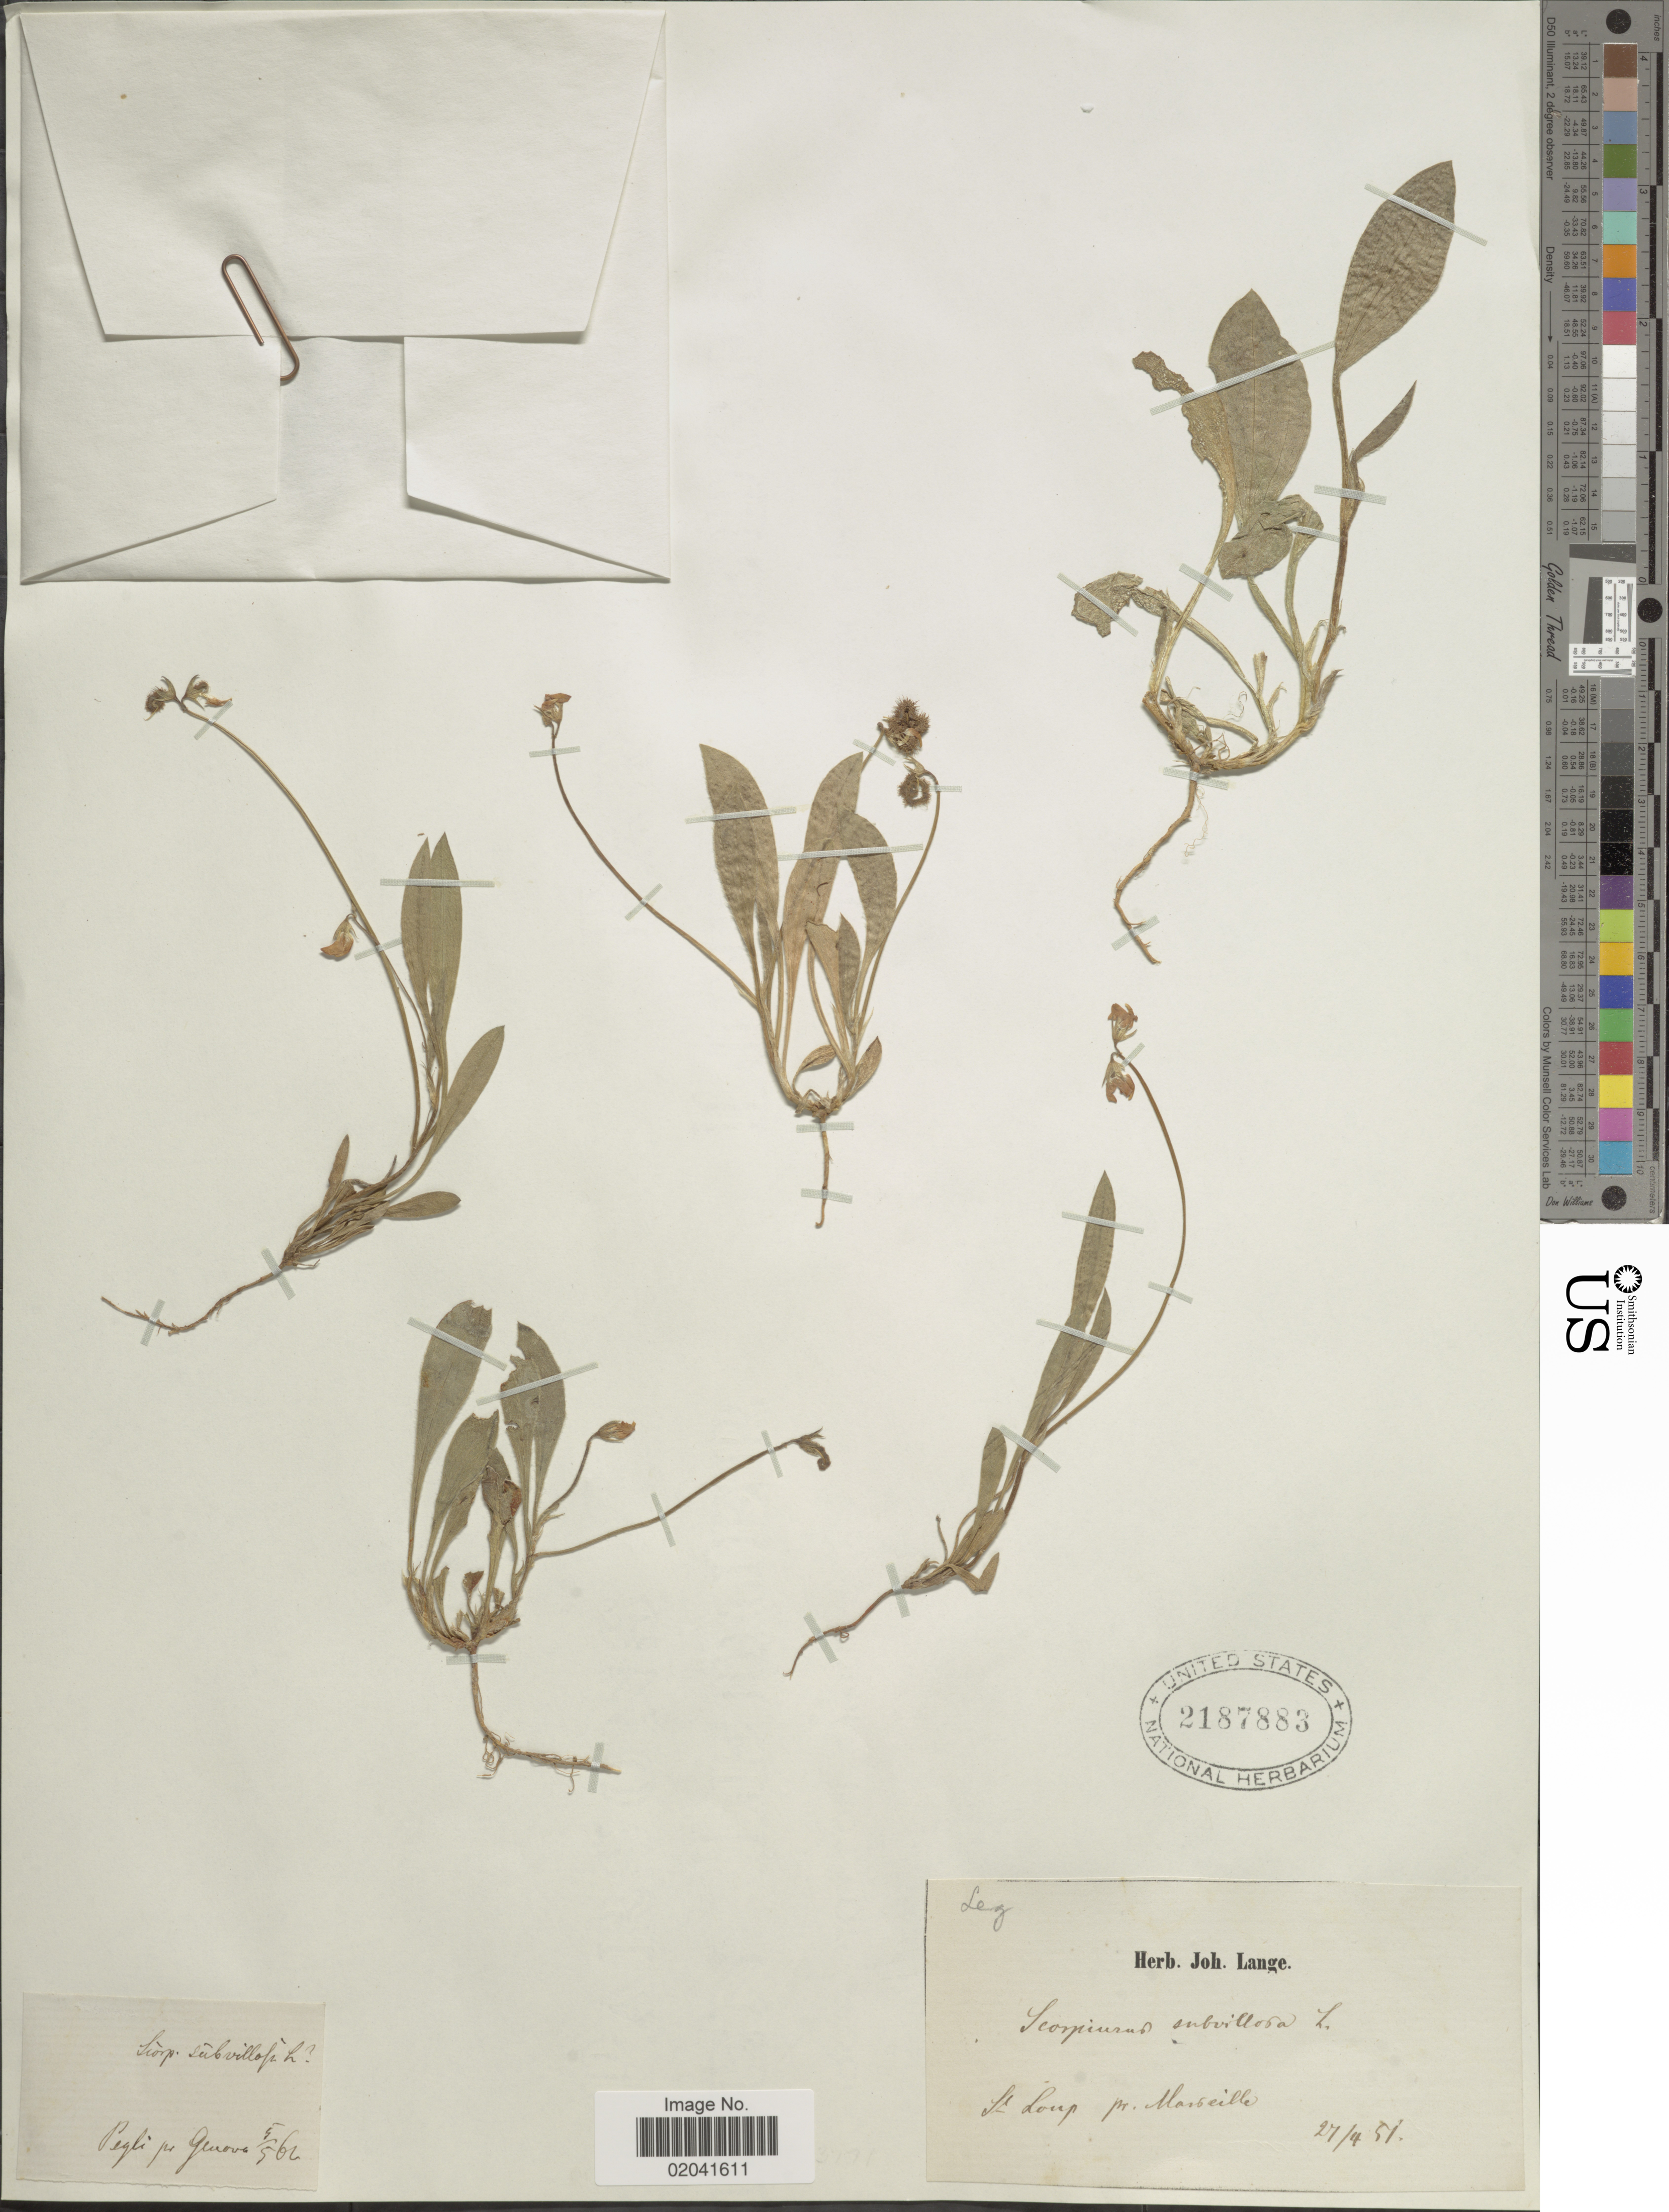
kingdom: Plantae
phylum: Tracheophyta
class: Magnoliopsida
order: Fabales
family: Fabaceae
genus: Scorpiurus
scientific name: Scorpiurus subvillosa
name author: L.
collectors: ex herb. Joh. Lange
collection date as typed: Transcribed d/m/y: 27/4/51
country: France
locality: St. Loux, pr. Marseille.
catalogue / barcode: US 2187883